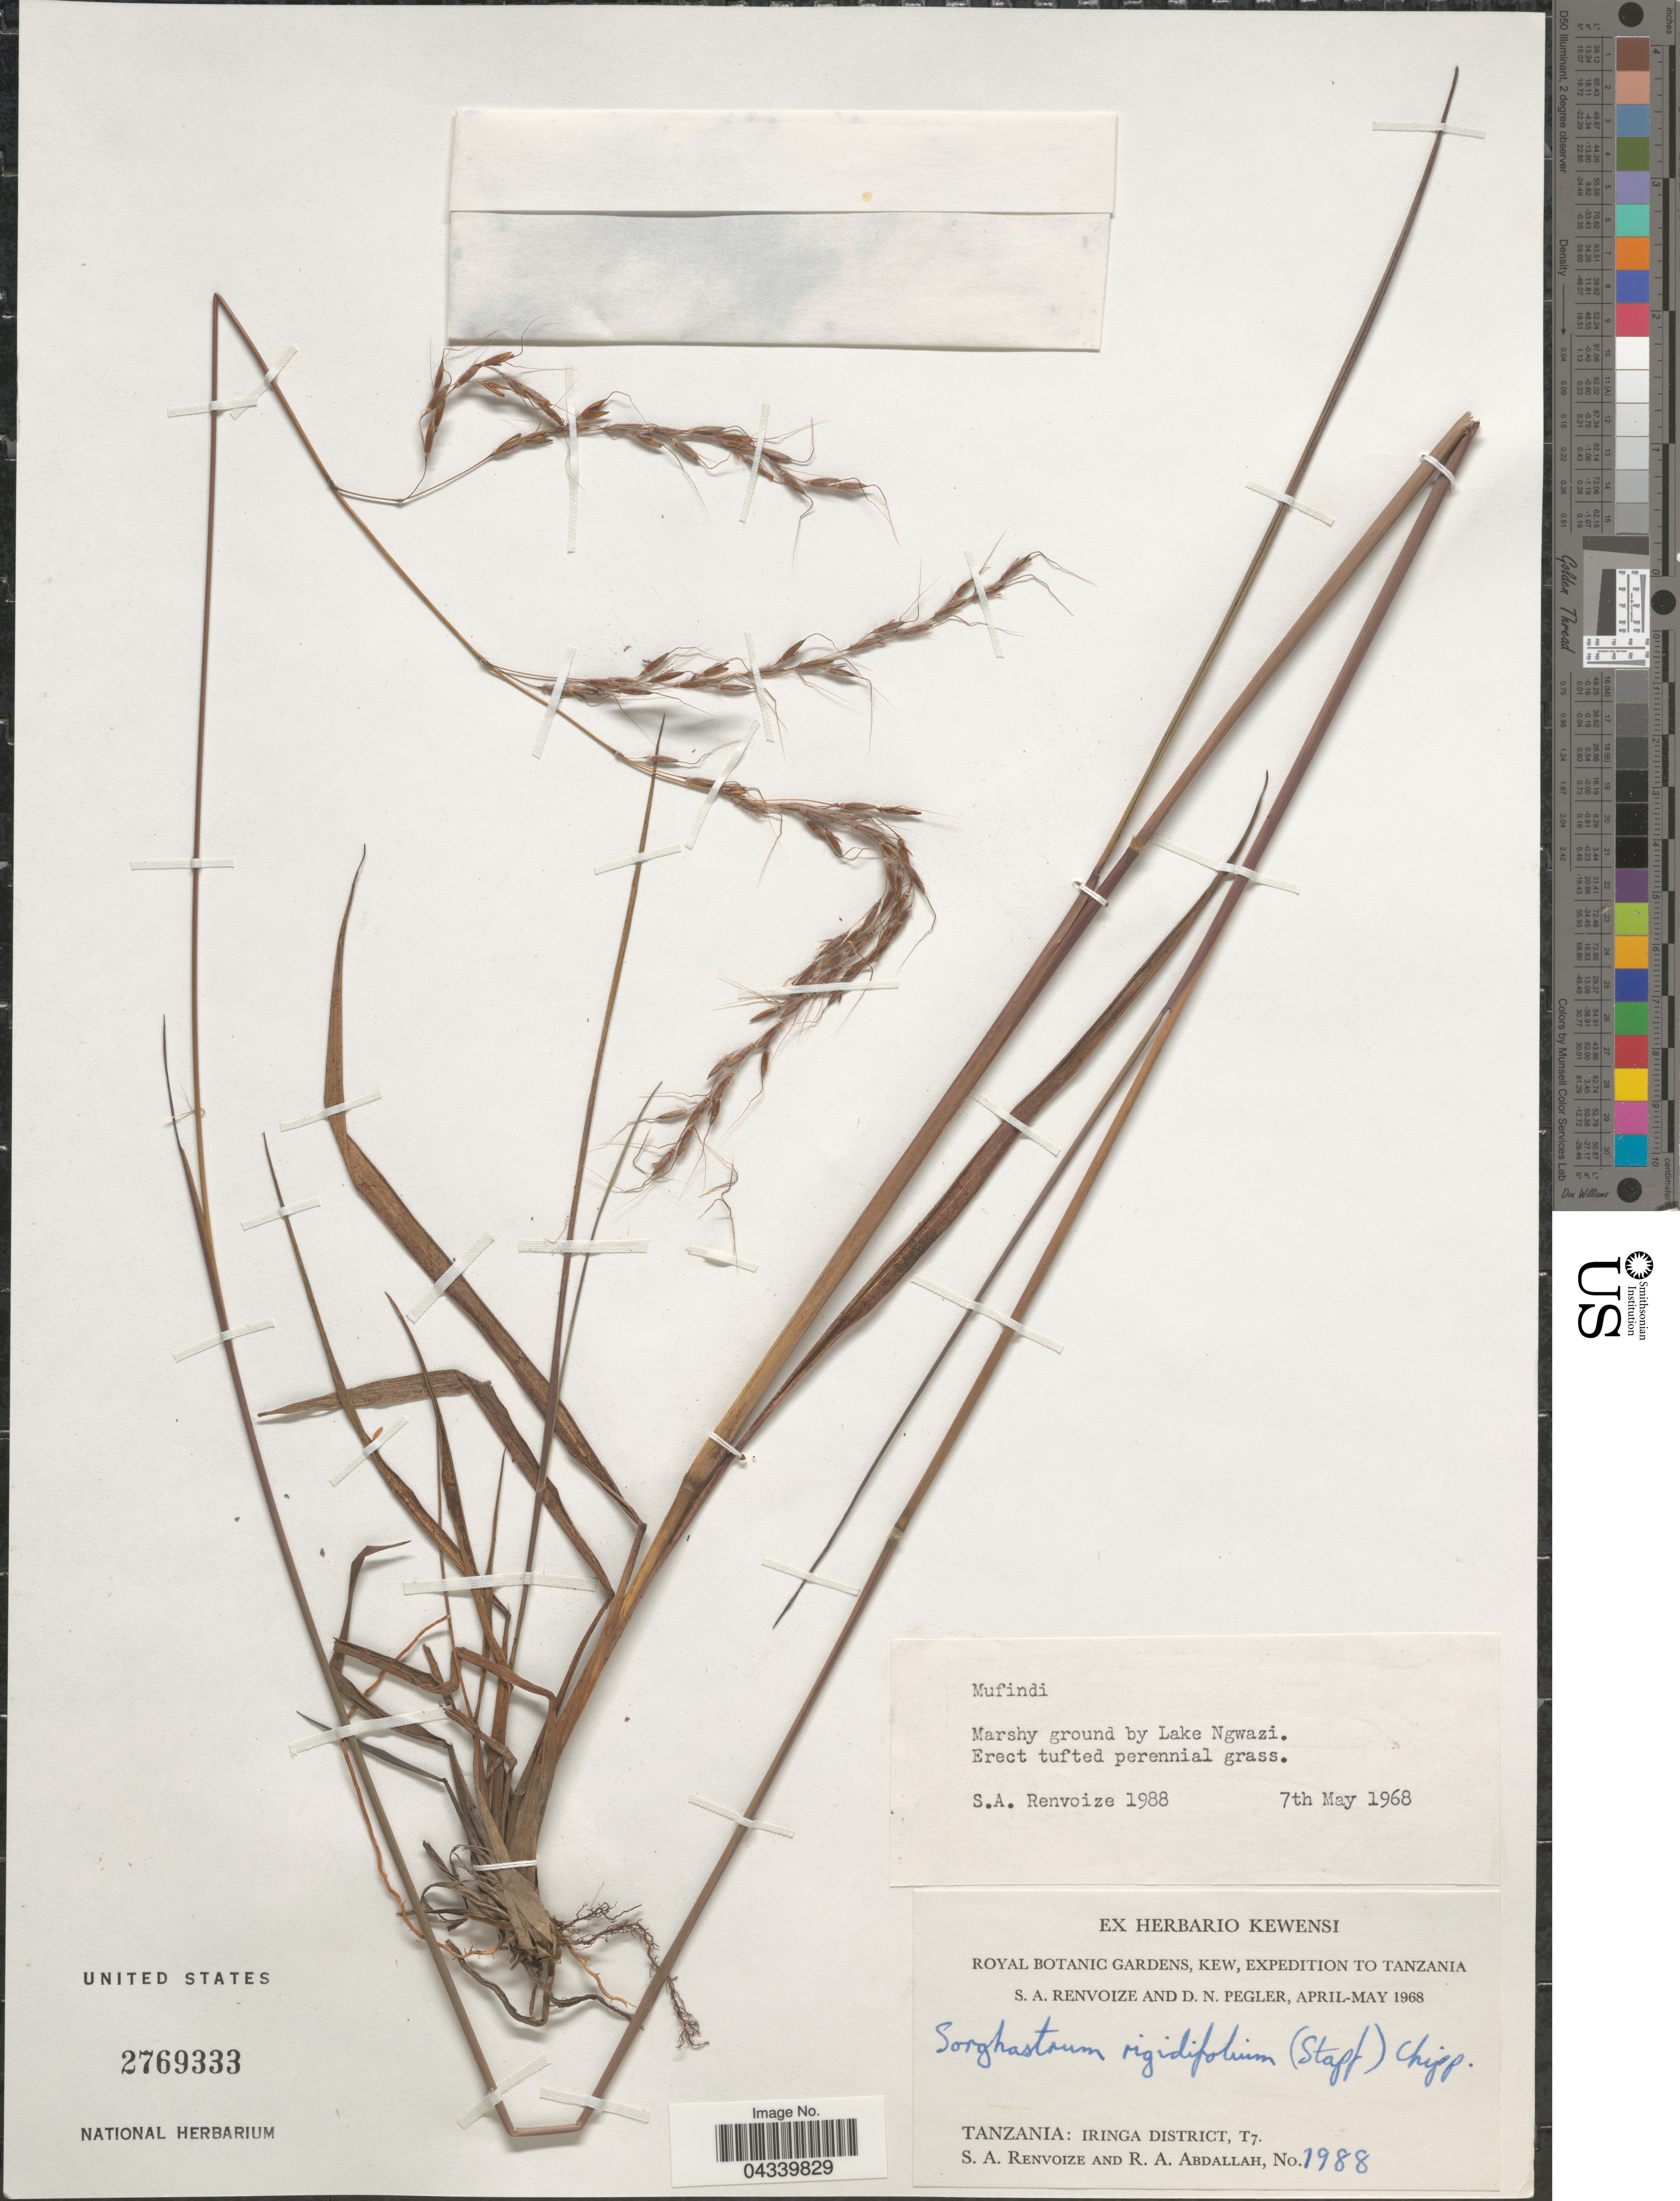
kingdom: Plantae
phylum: Tracheophyta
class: Liliopsida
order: Poales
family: Poaceae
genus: Sorghastrum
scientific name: Sorghastrum stipoides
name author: (Kunth) Nash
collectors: S. A. Renvoize & R. Abdallah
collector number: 1988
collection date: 1968-05-07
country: Tanzania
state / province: Iringa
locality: Mufindi. Marshy ground by Lake Ngwazi. Royal Botanic Gardens, Kew, Expedition to Tanzania. Tanzania: Iringa District, T7.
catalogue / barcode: US 2769333